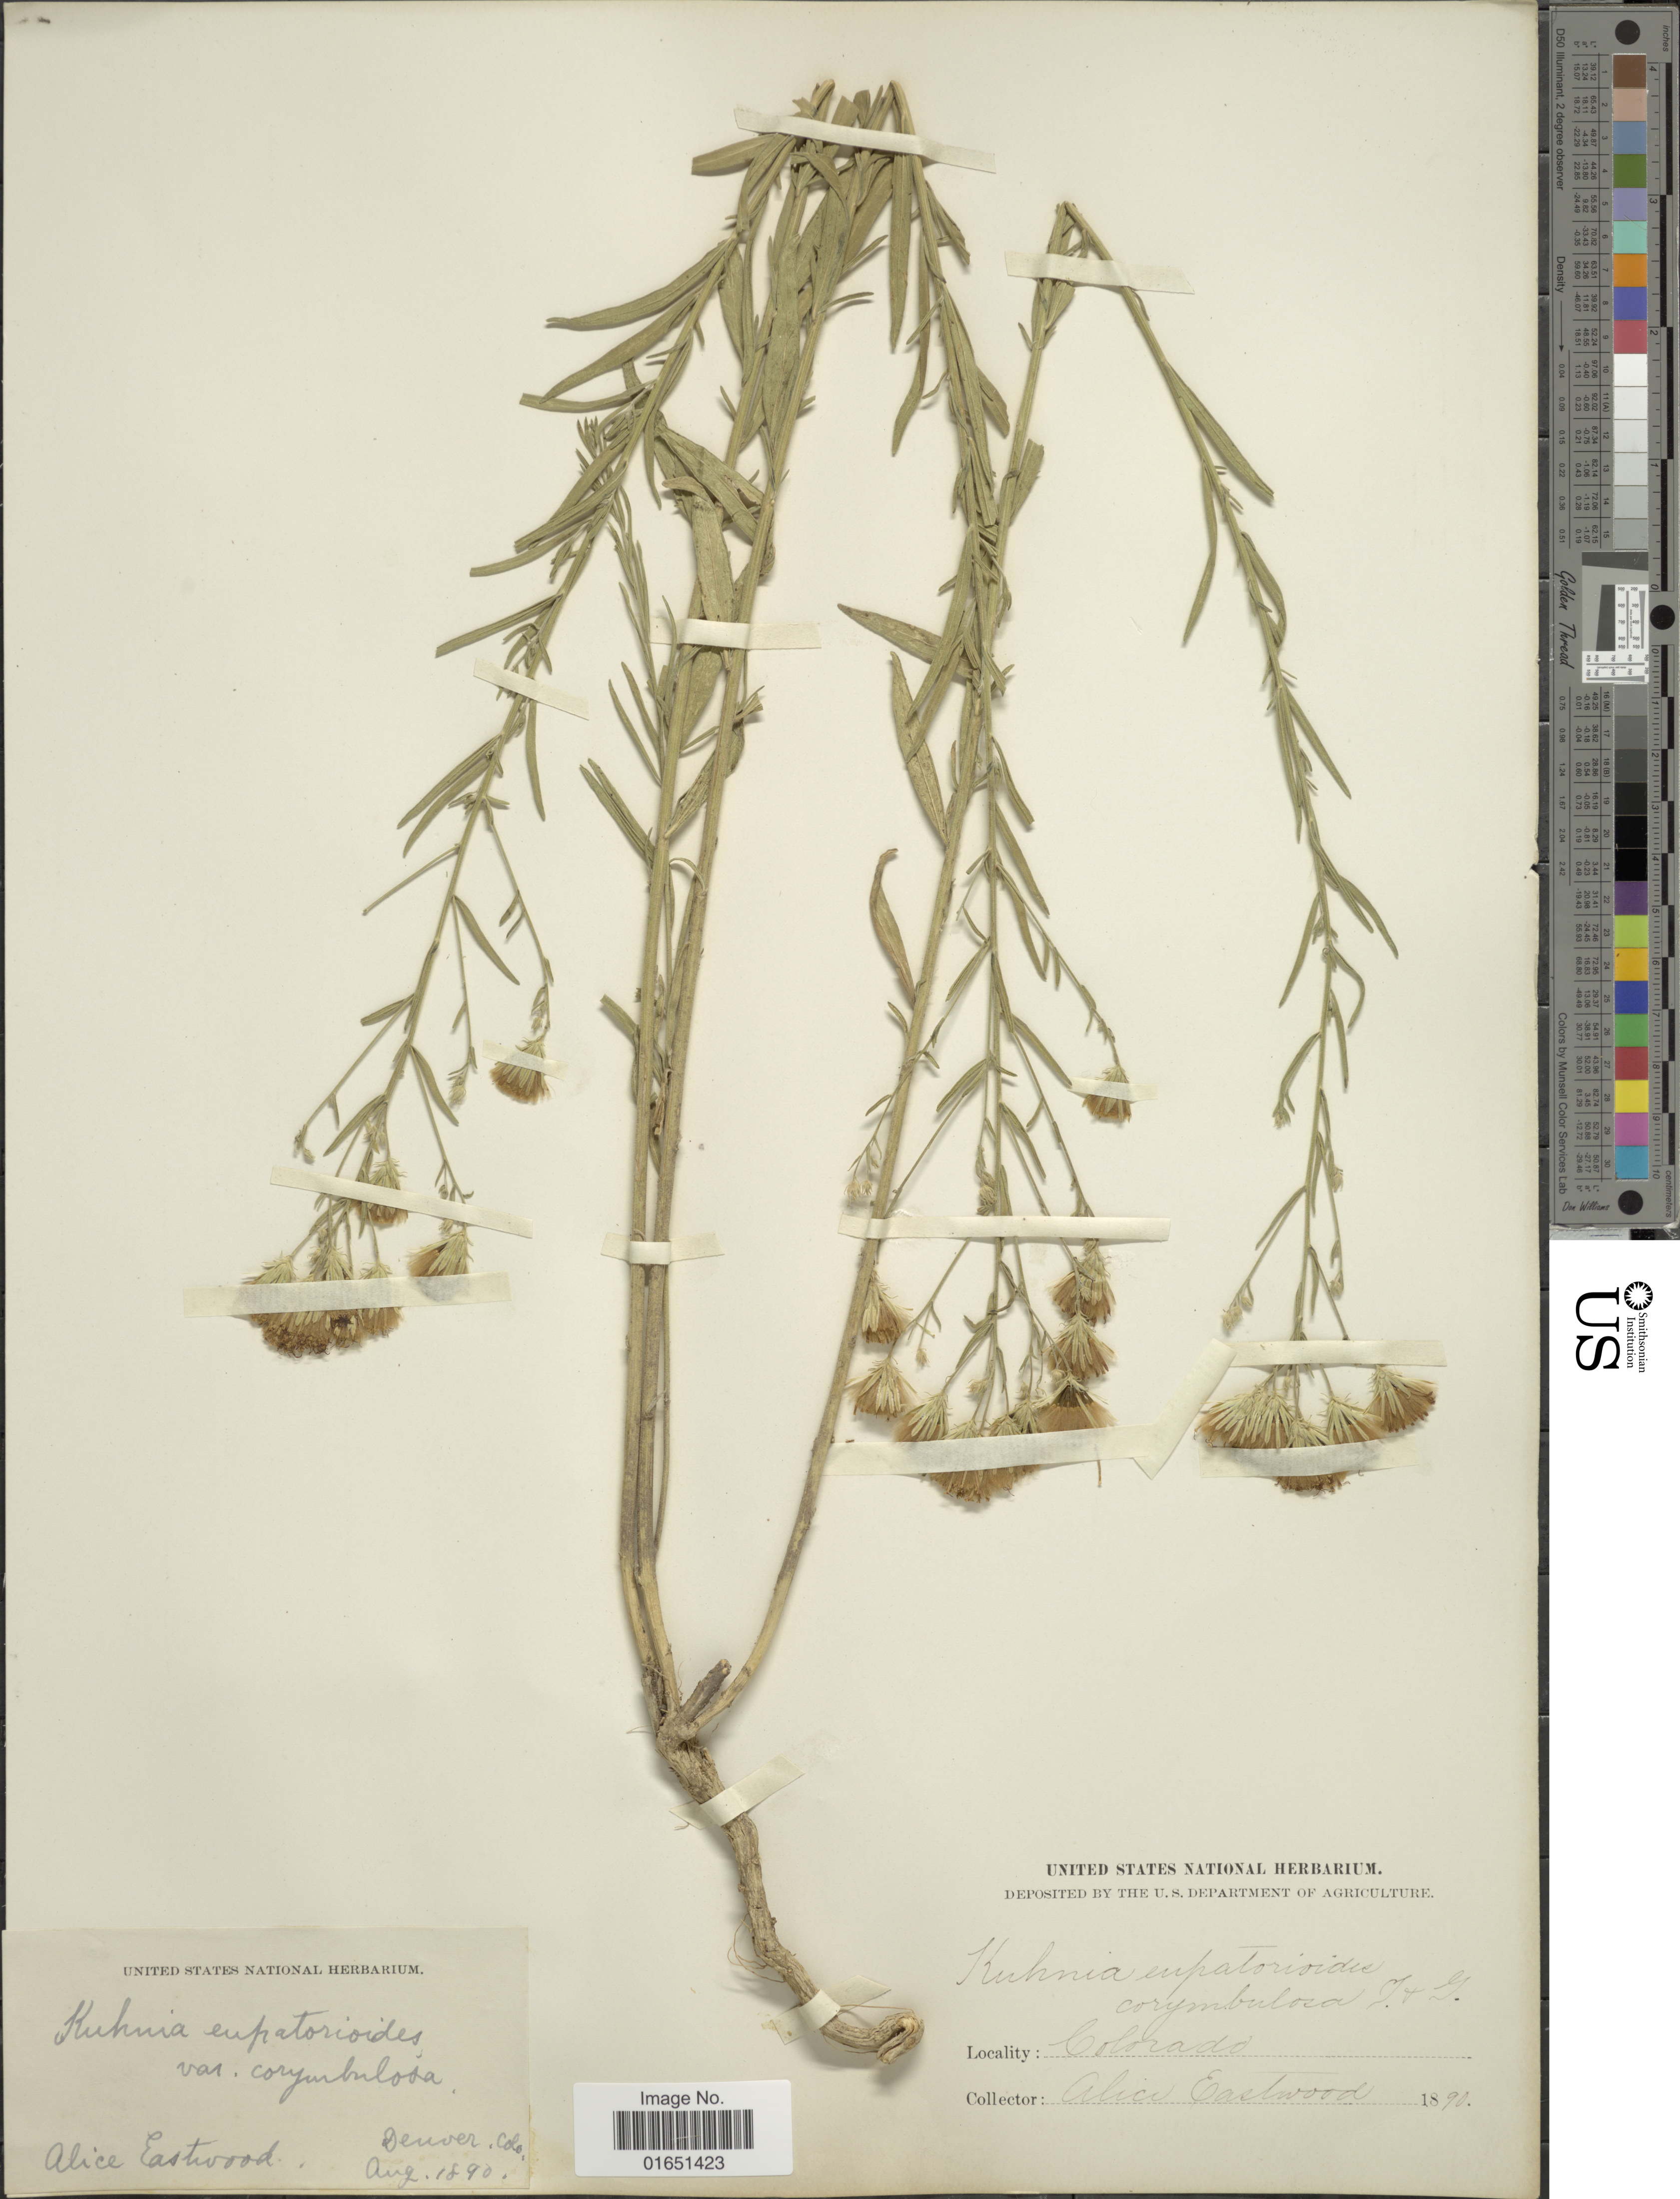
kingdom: Plantae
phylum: Tracheophyta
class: Magnoliopsida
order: Asterales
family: Asteraceae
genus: Brickellia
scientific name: Brickellia rosmarinifolia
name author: (Vent.) W.A. Weber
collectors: A. Eastwood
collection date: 1890-08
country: United States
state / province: Colorado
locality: Denver